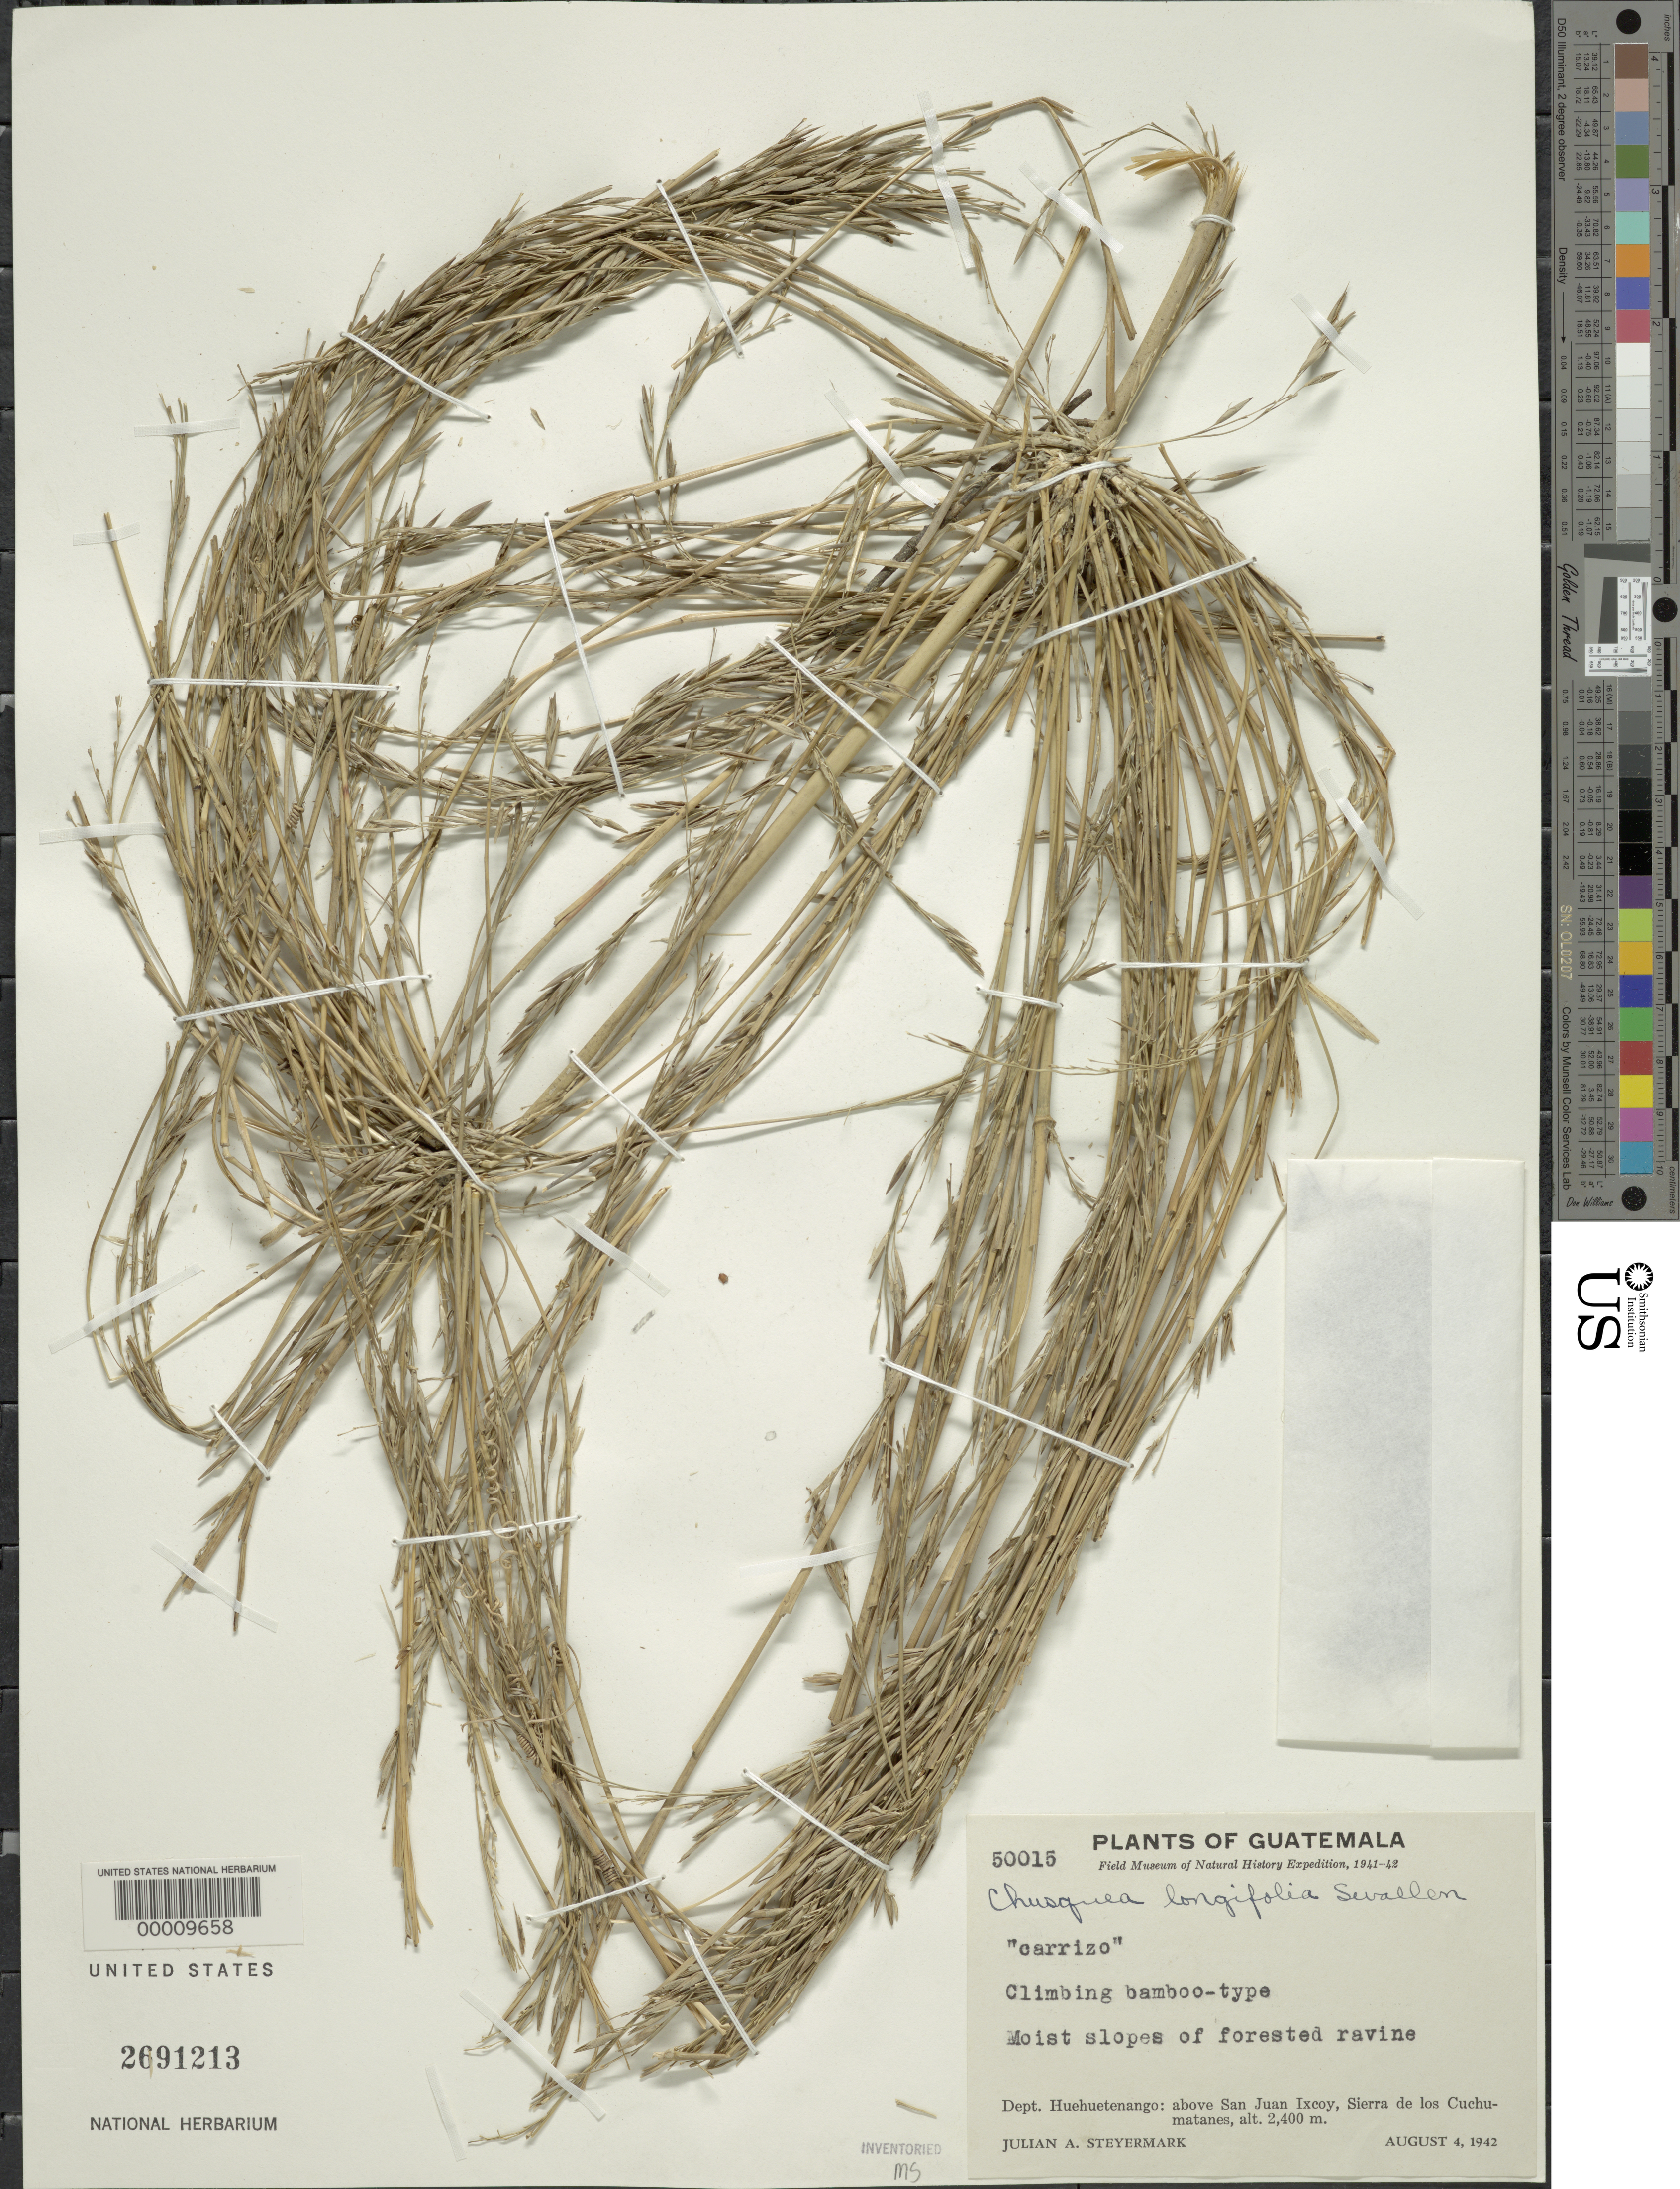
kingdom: Plantae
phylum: Tracheophyta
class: Liliopsida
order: Poales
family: Poaceae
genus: Chusquea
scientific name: Chusquea longifolia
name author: Swallen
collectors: J. Steyermark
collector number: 50015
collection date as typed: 04 Aug 1942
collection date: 1942-08-04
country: Guatemala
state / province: Huehuetenango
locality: San Juan Ixcoy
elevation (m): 2400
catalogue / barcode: US 2691213